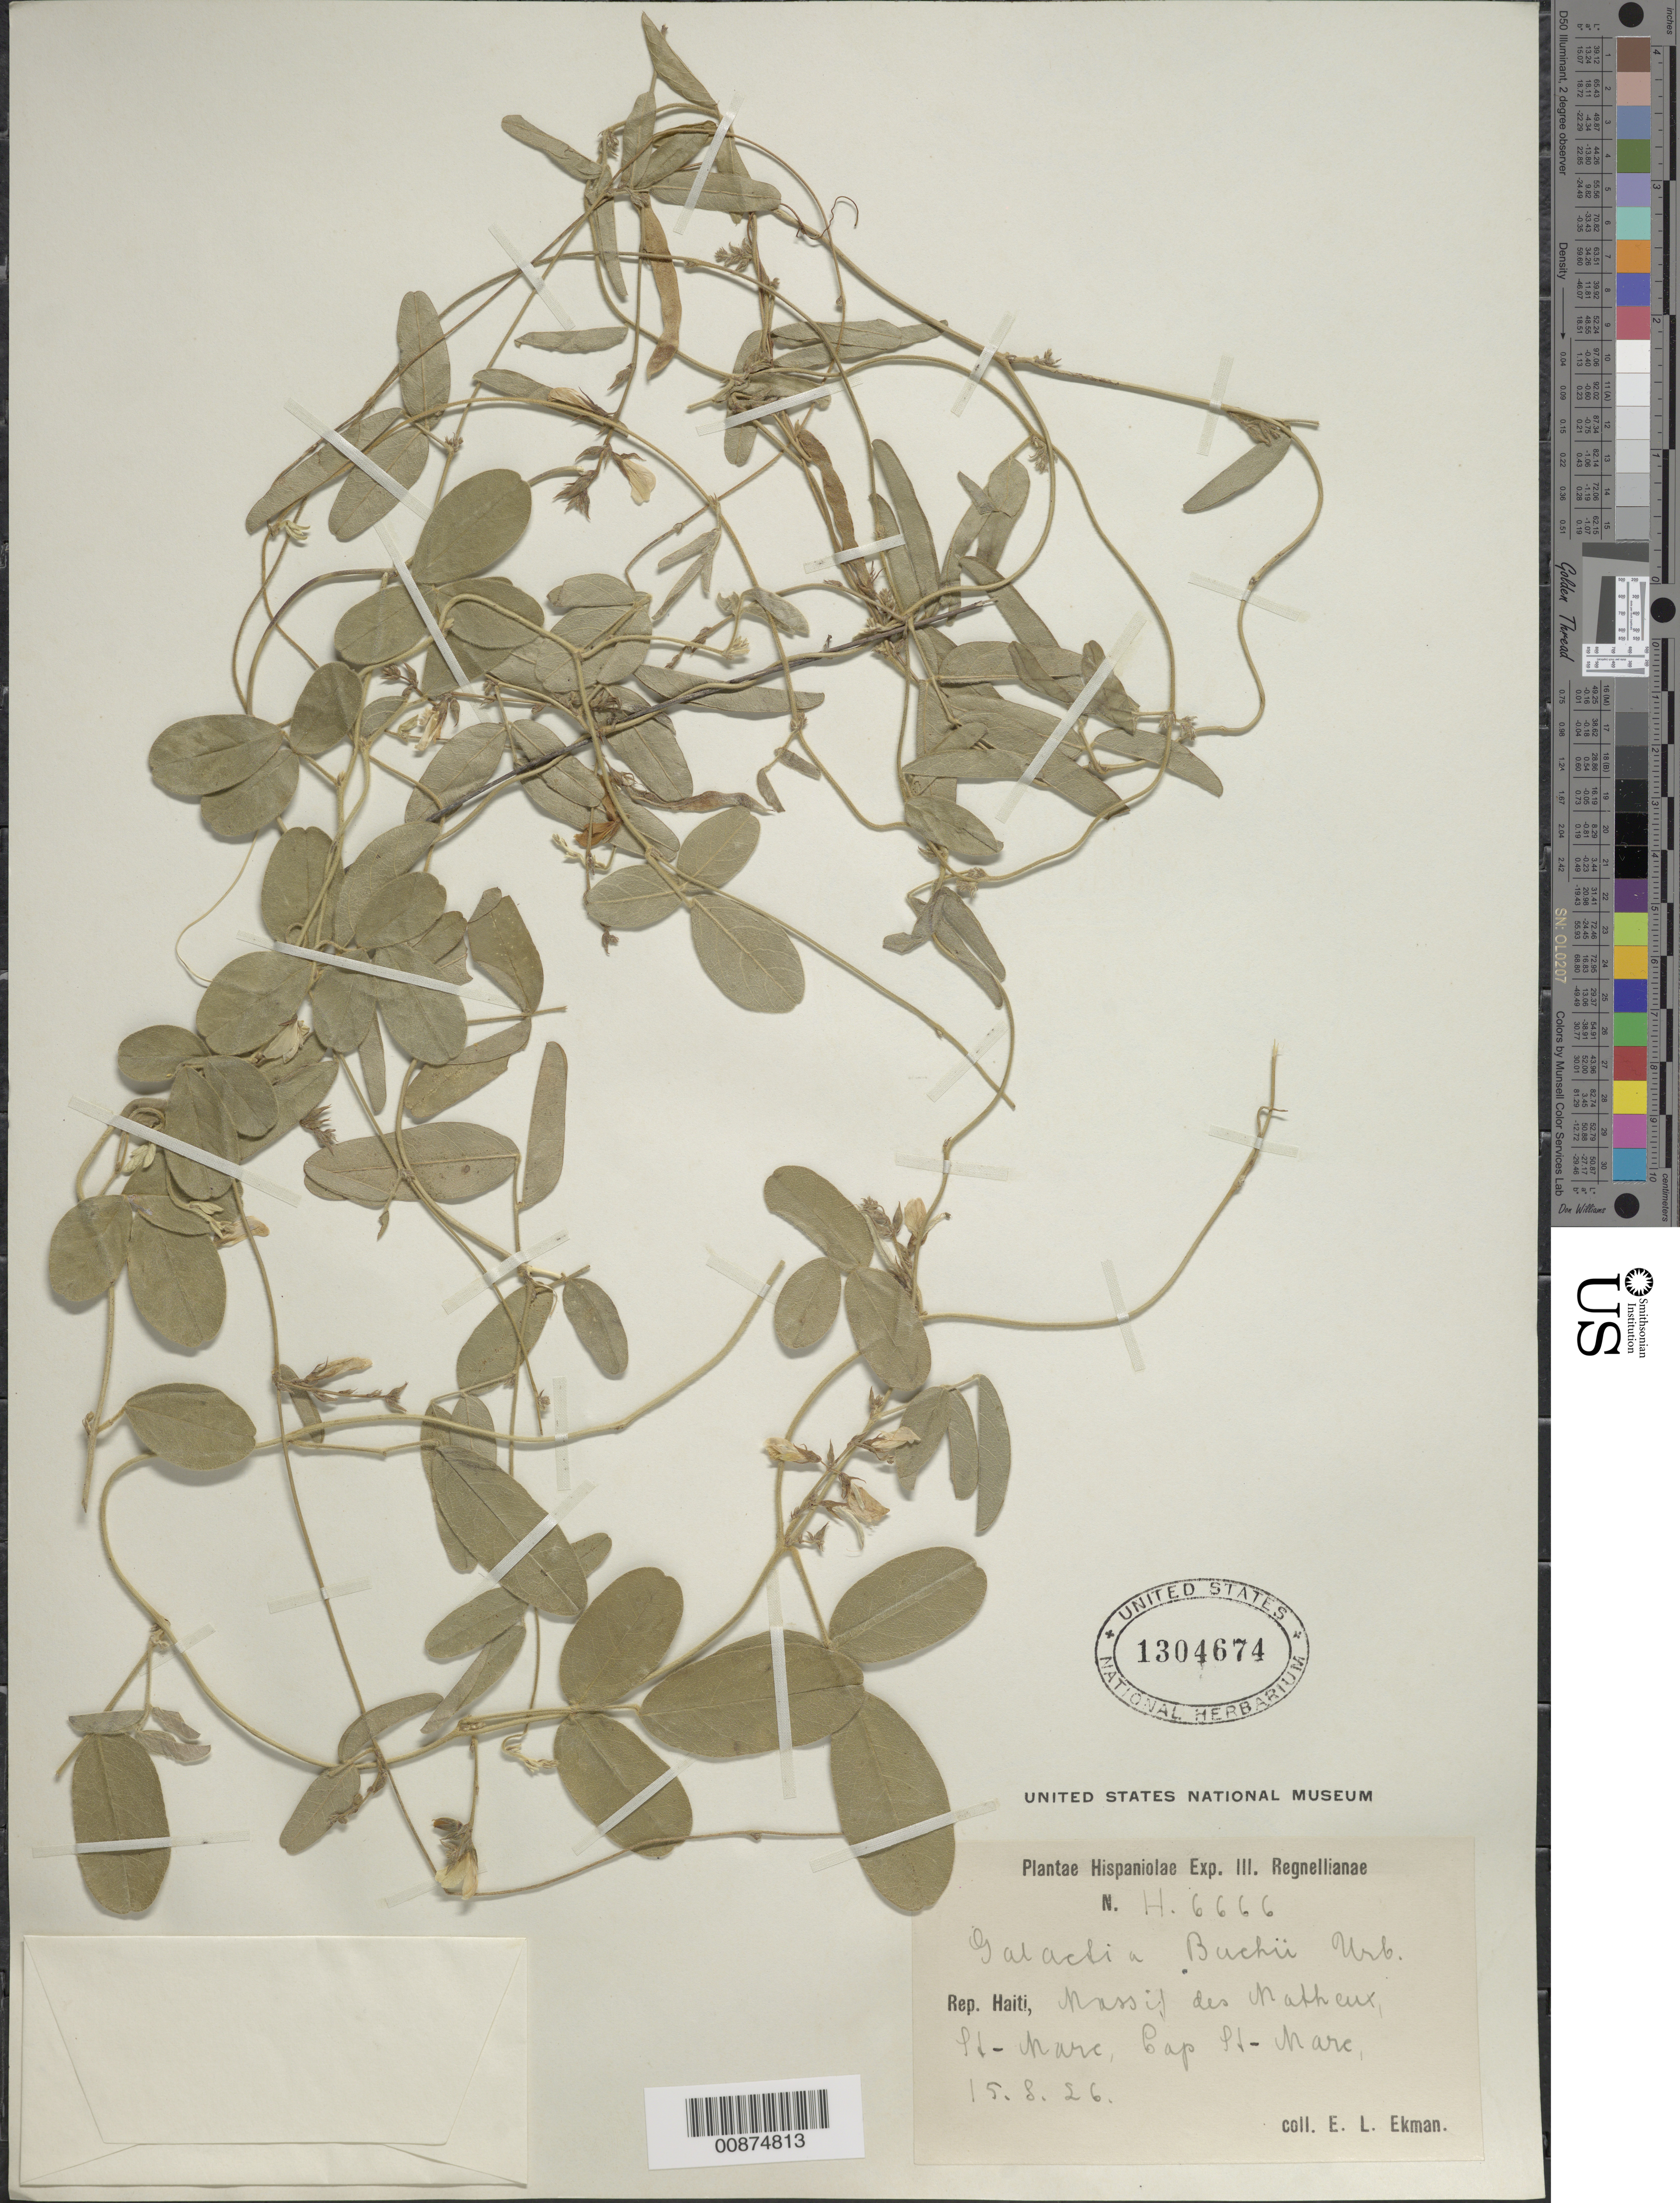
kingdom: Plantae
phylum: Tracheophyta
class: Magnoliopsida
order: Fabales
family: Fabaceae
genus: Galactia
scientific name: Galactia buchii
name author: Urb.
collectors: E. L. Ekman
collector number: H 6666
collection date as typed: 15 Aug 1926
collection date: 1926-08-15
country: Haiti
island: Hispaniola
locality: Massif des Matheux, St-Marc, Cap St-Marc.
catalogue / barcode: US 1304674